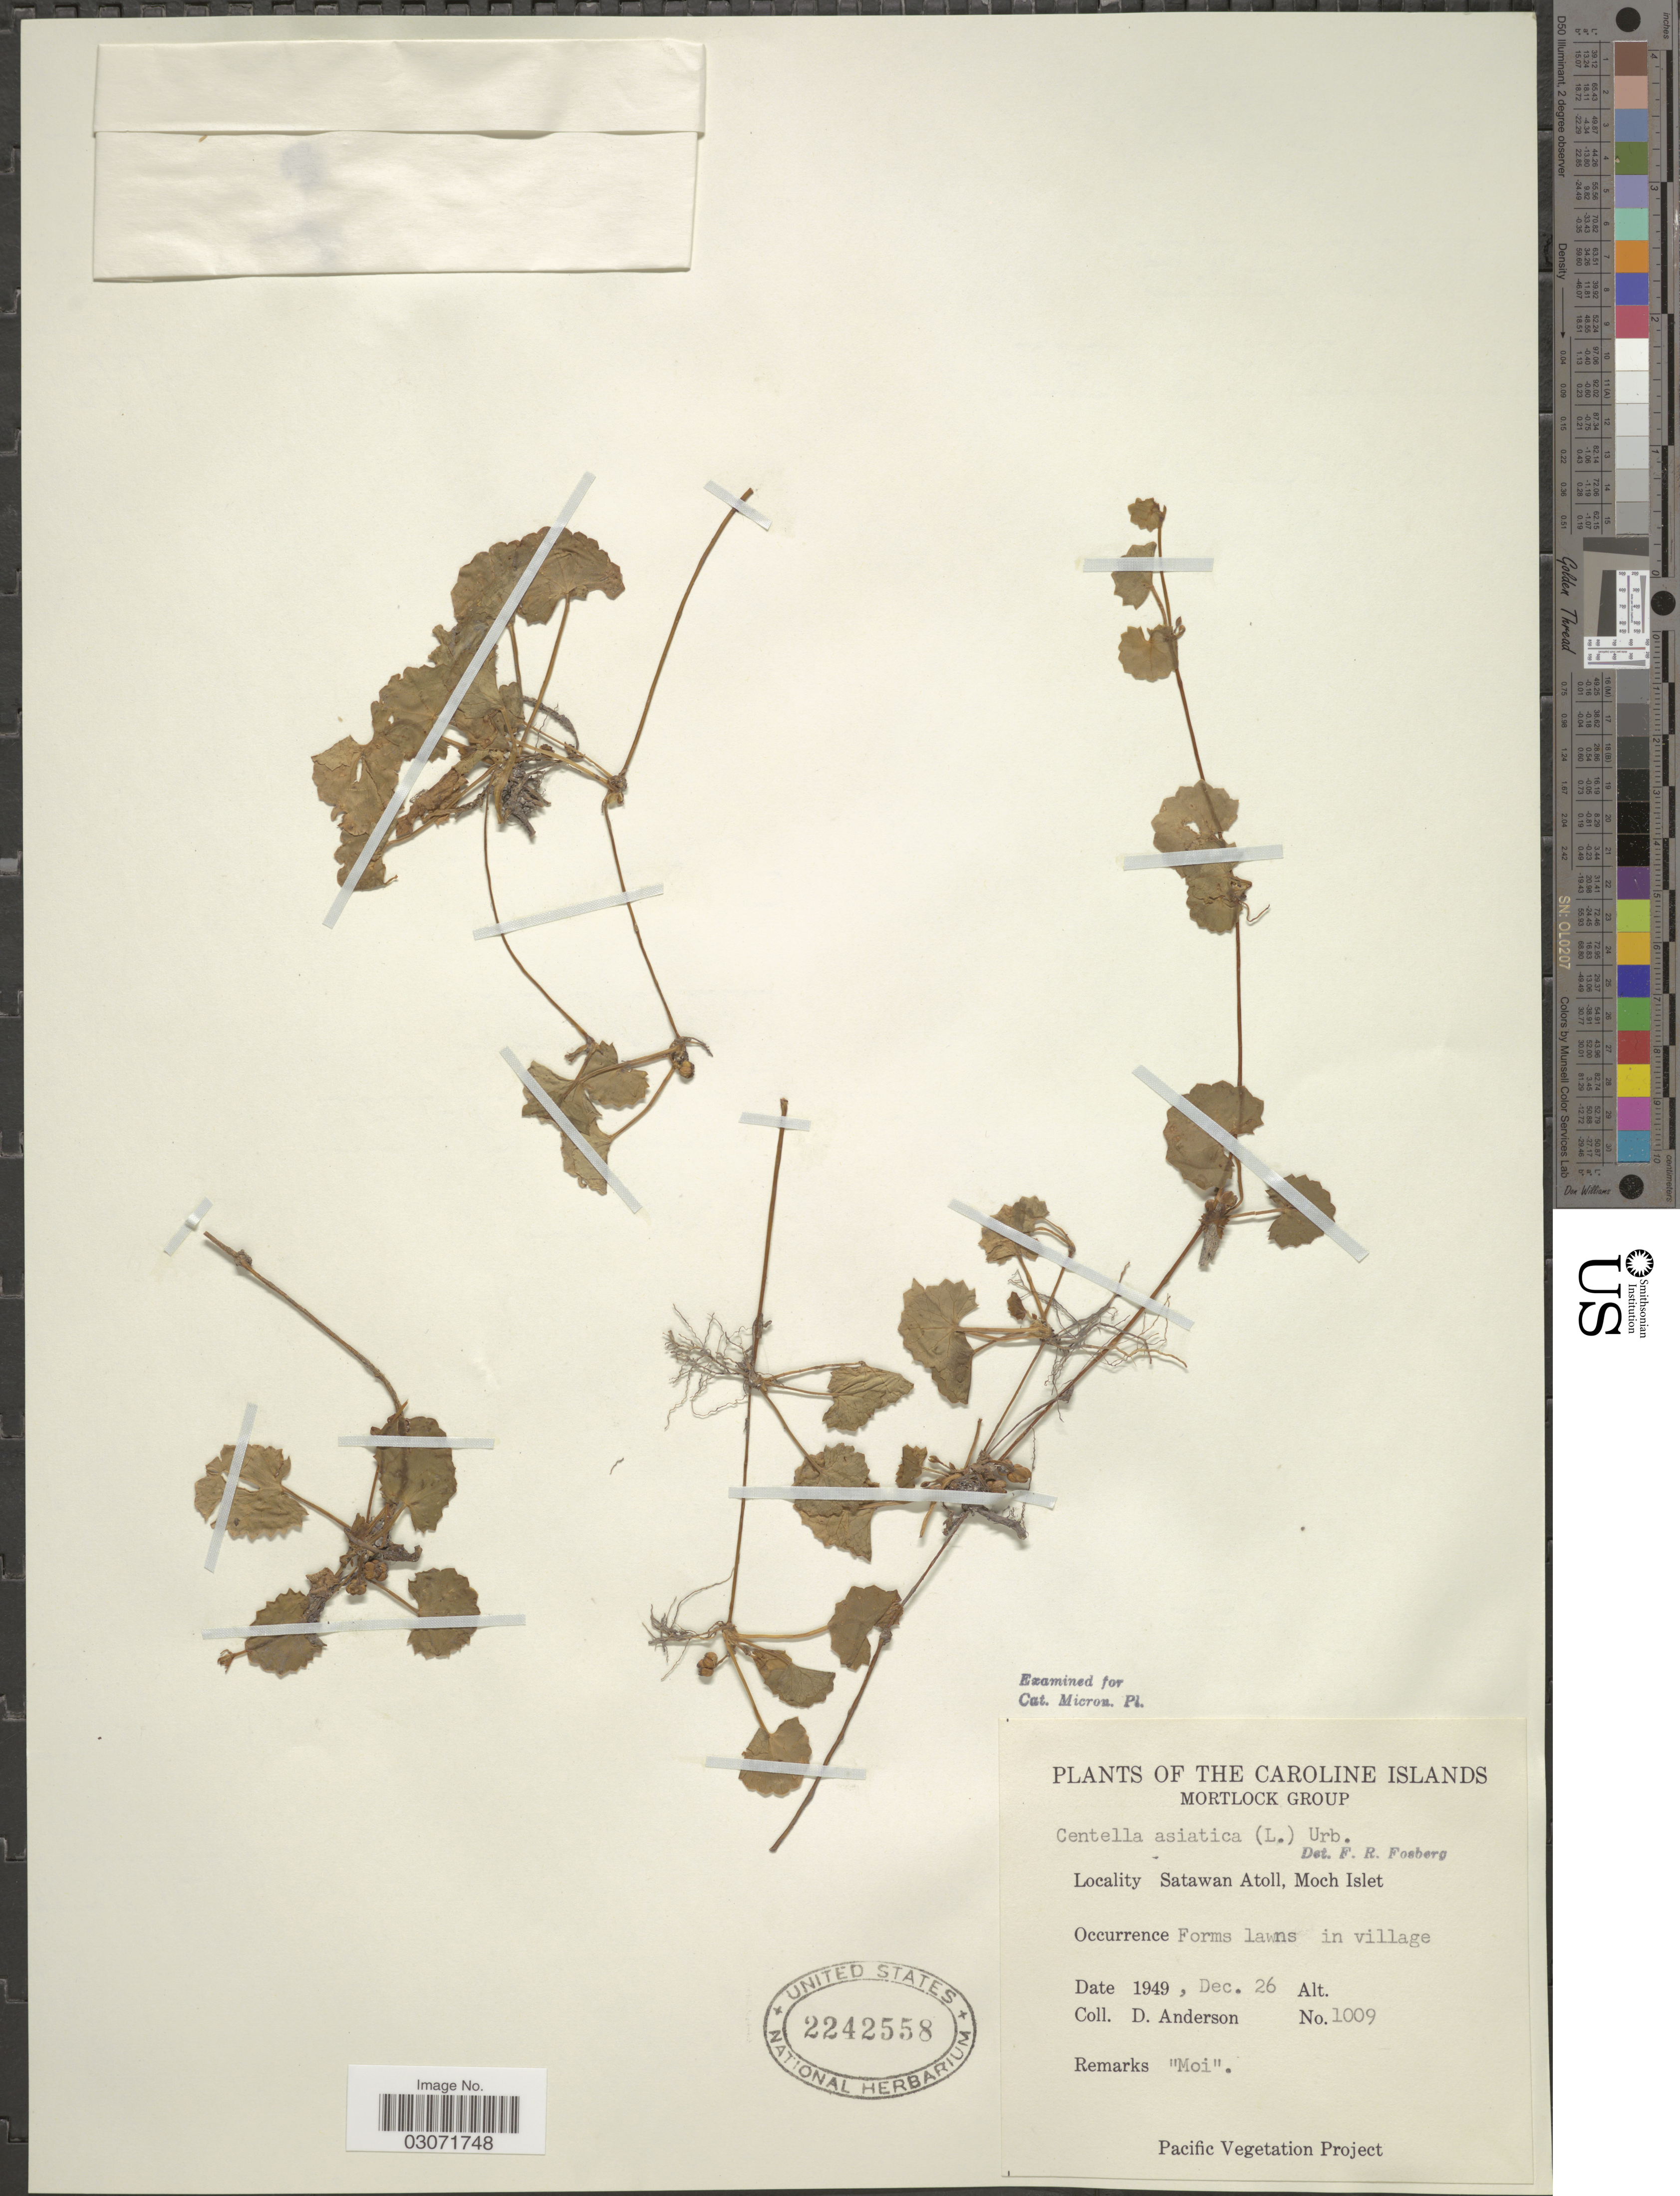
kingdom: Plantae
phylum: Tracheophyta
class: Magnoliopsida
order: Apiales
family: Apiaceae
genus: Centella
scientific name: Centella asiatica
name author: (L.) Urb.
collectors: D. Anderson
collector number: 1009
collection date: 1949-12-26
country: Micronesia, Federated States of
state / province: Truk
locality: The Caroline Islands. Mortlock Group. Satawan Atoll, Moch Islet.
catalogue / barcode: US 2242558